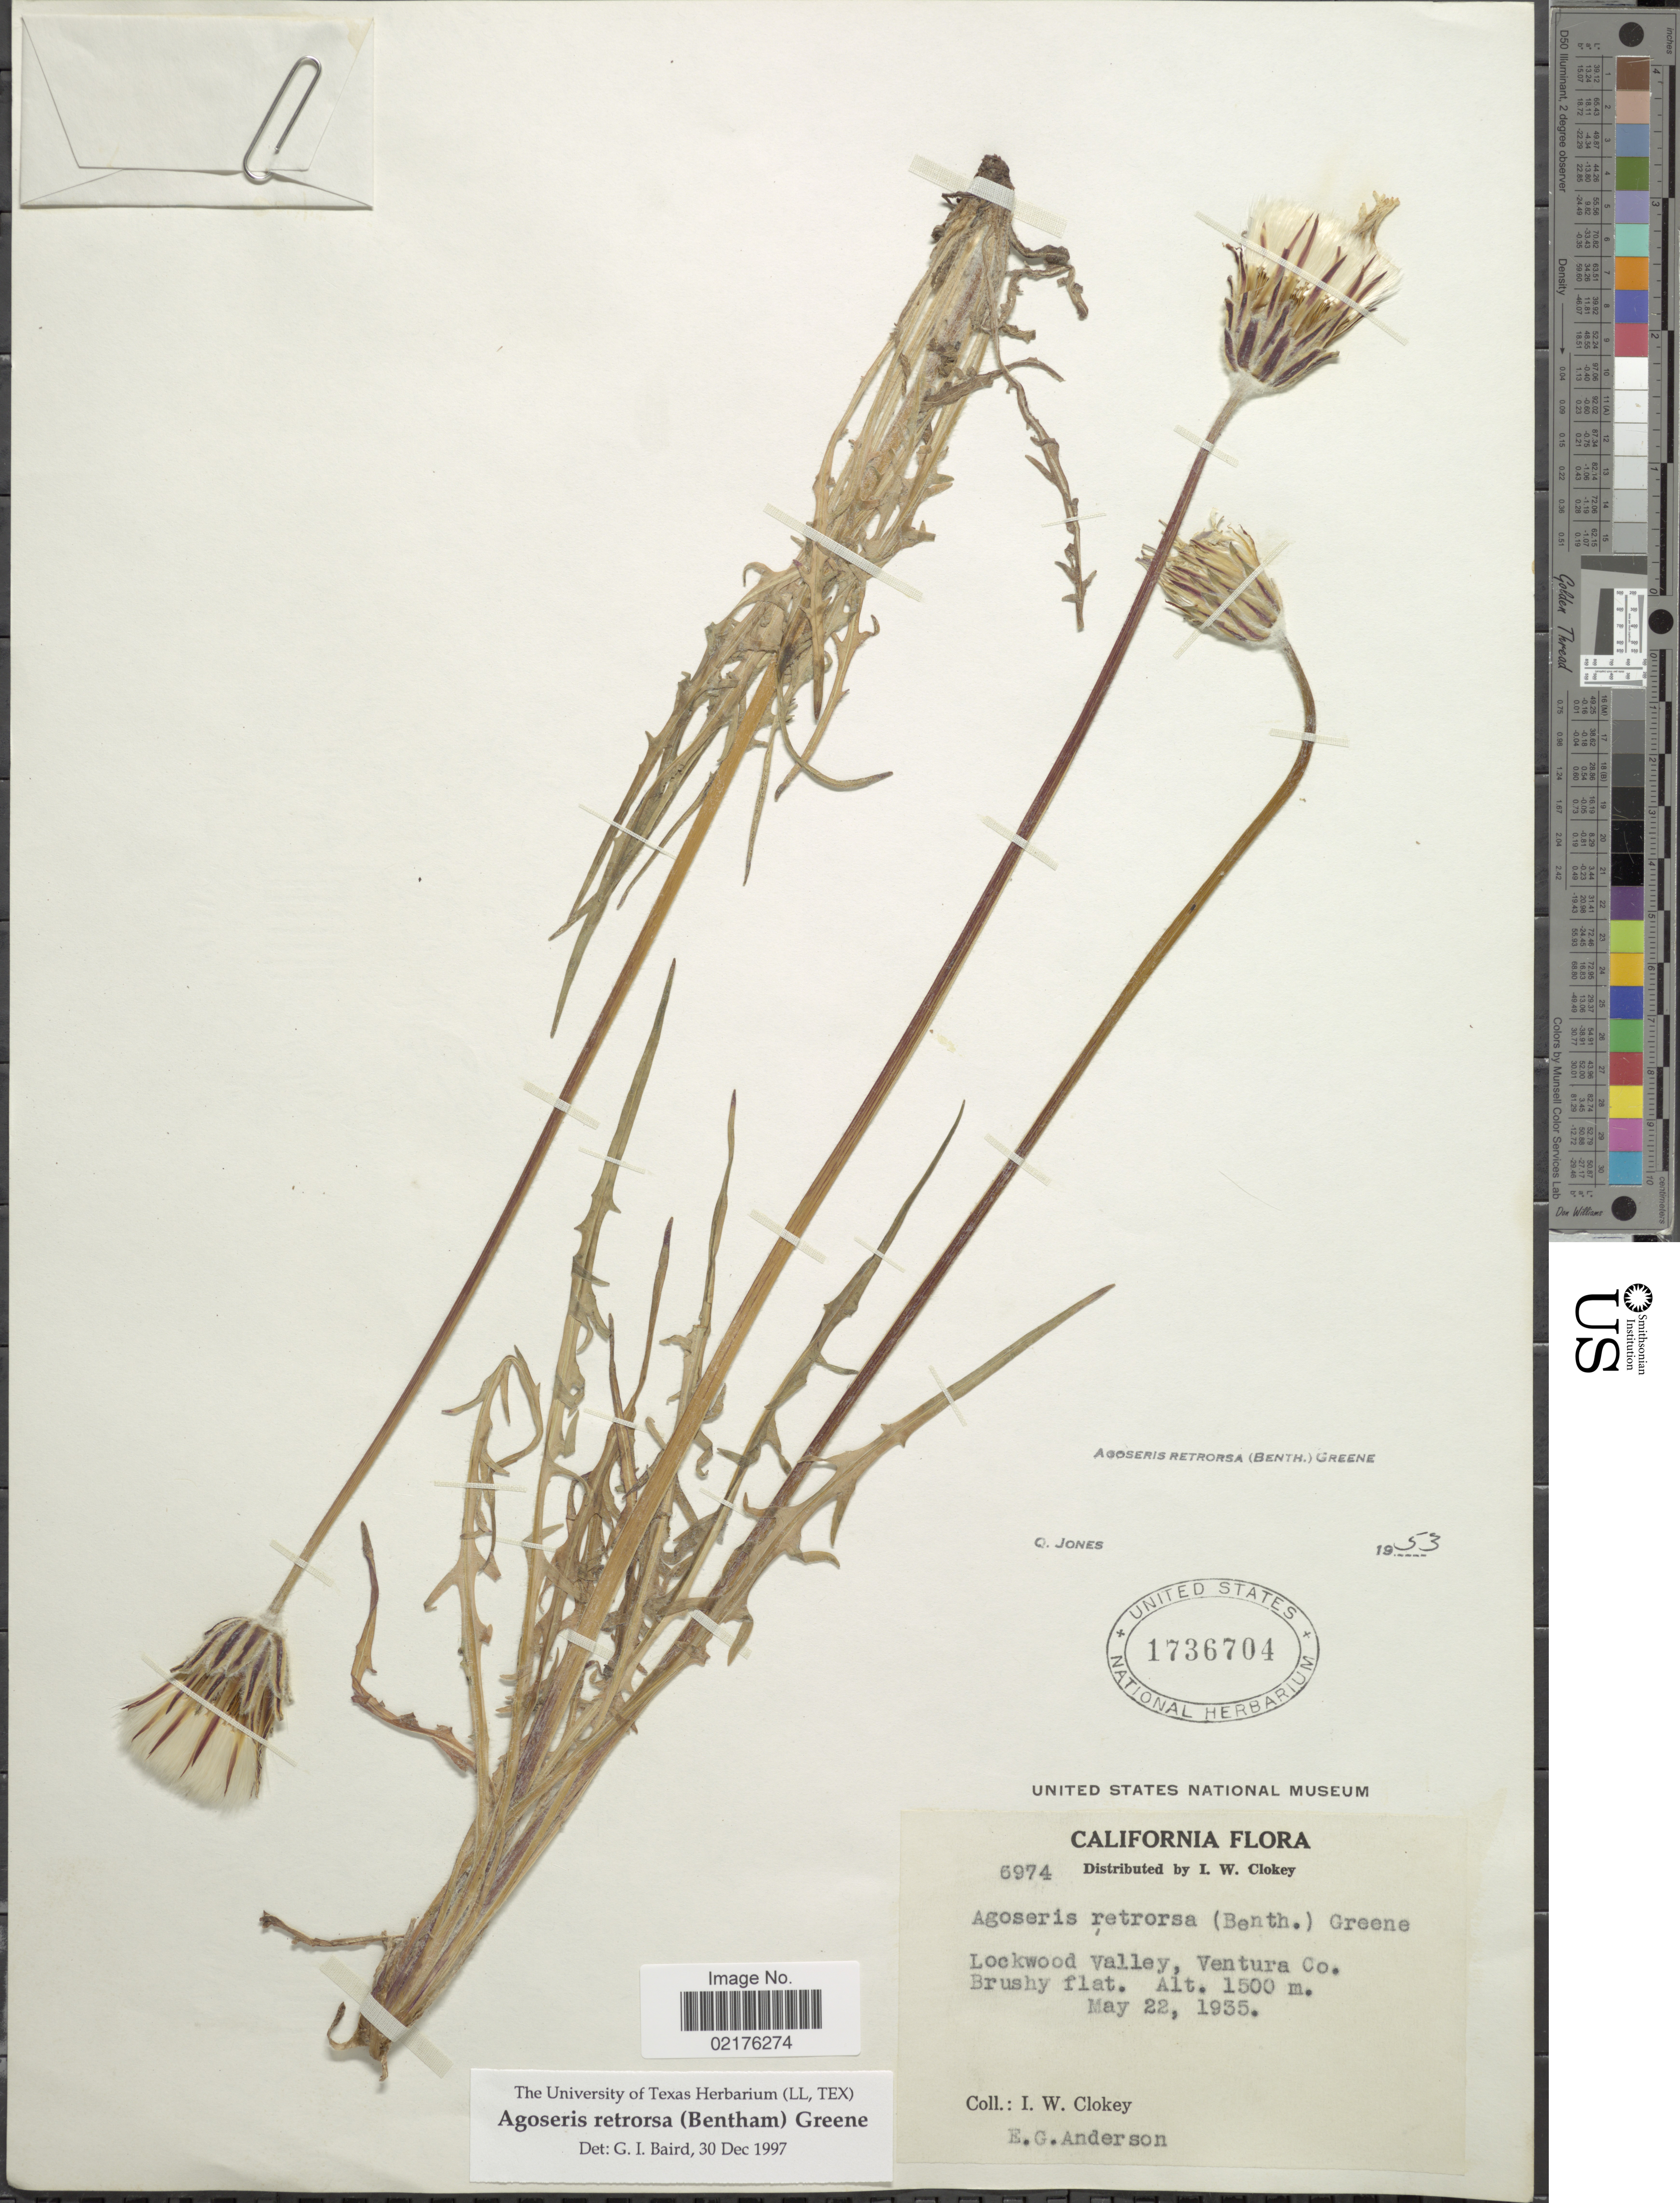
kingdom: Plantae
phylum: Tracheophyta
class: Magnoliopsida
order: Asterales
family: Asteraceae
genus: Agoseris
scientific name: Agoseris retrorsa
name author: (Benth.) Greene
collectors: I. W. Clokey & E. G. Anderson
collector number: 6974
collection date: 1935-05-22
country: United States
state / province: California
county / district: Ventura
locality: Lockwood Valley, Ventura Co.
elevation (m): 1500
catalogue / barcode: US 1736704